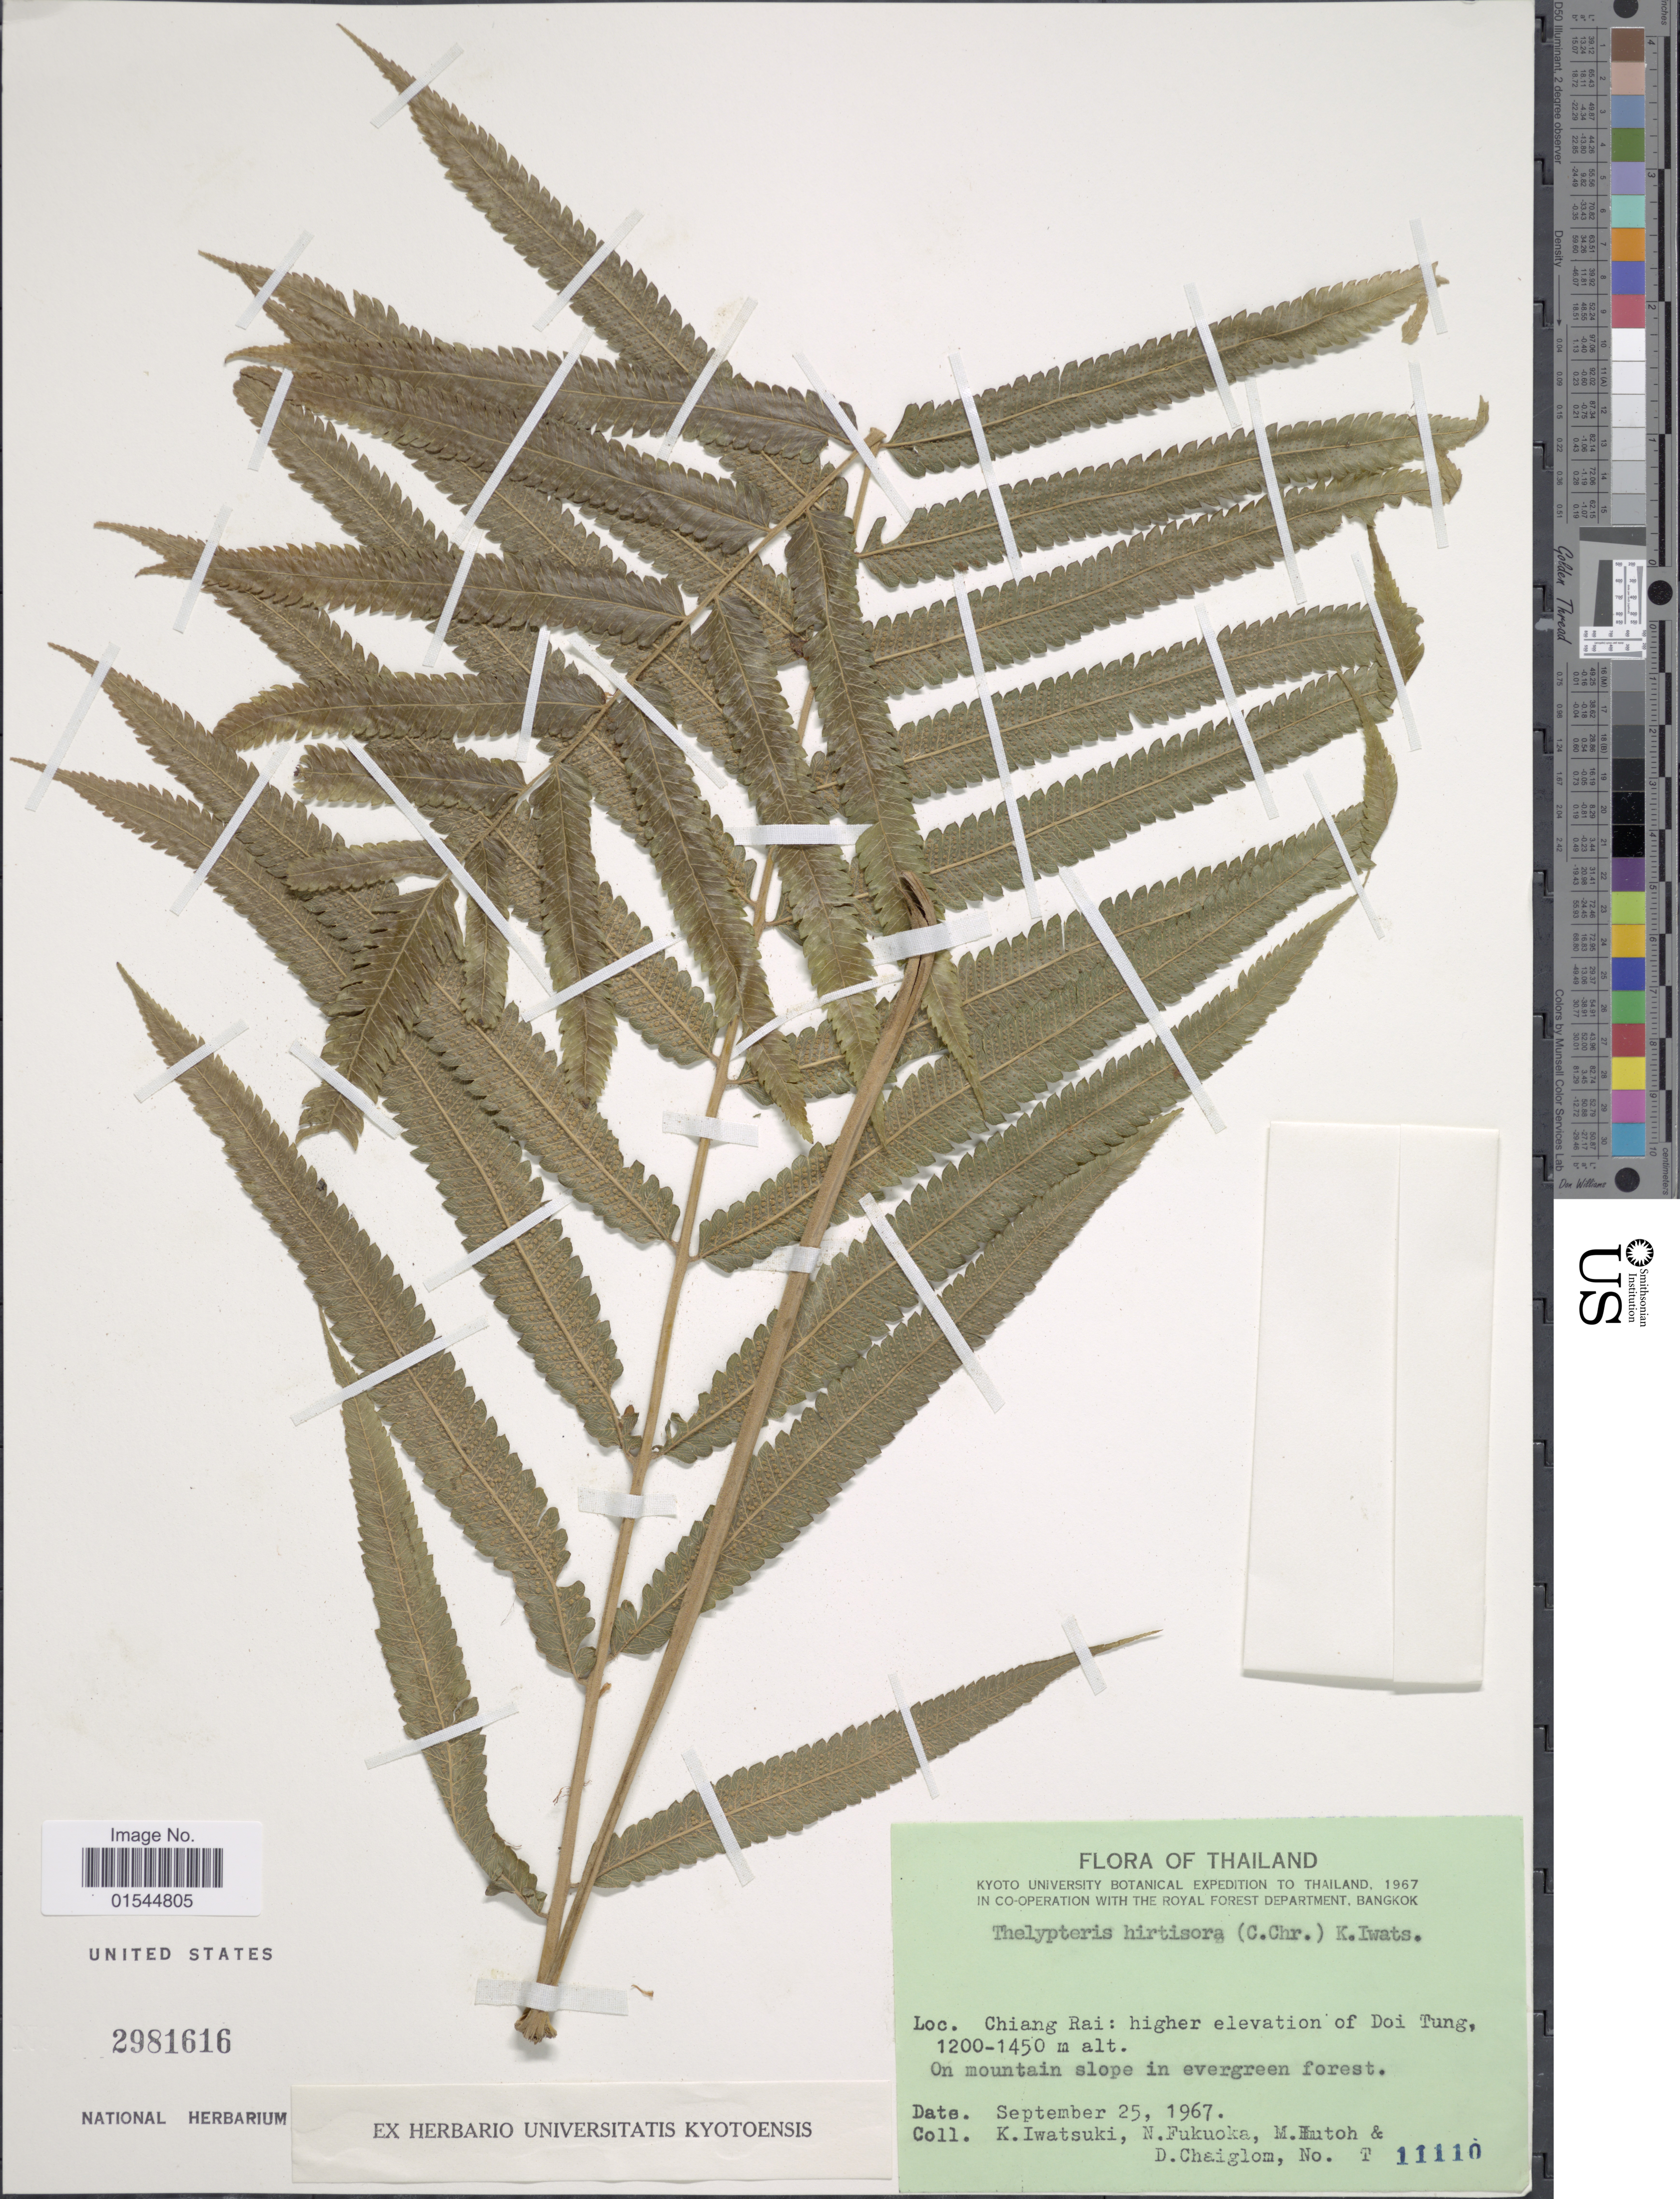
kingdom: Plantae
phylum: Tracheophyta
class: Polypodiopsida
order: Polypodiales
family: Thelypteridaceae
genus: Sphaerostephanos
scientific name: Sphaerostephanos validus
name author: (C. Chr.) Holttum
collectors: K. Iwatsuki, N. Fukuoka, M. Hutoh & D. Chaiglom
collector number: T11110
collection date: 1967-09-25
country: Thailand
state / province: Chiang Rai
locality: Chiang Rai: higher elevation of Doi Tung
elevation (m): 1200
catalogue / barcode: US 2981616